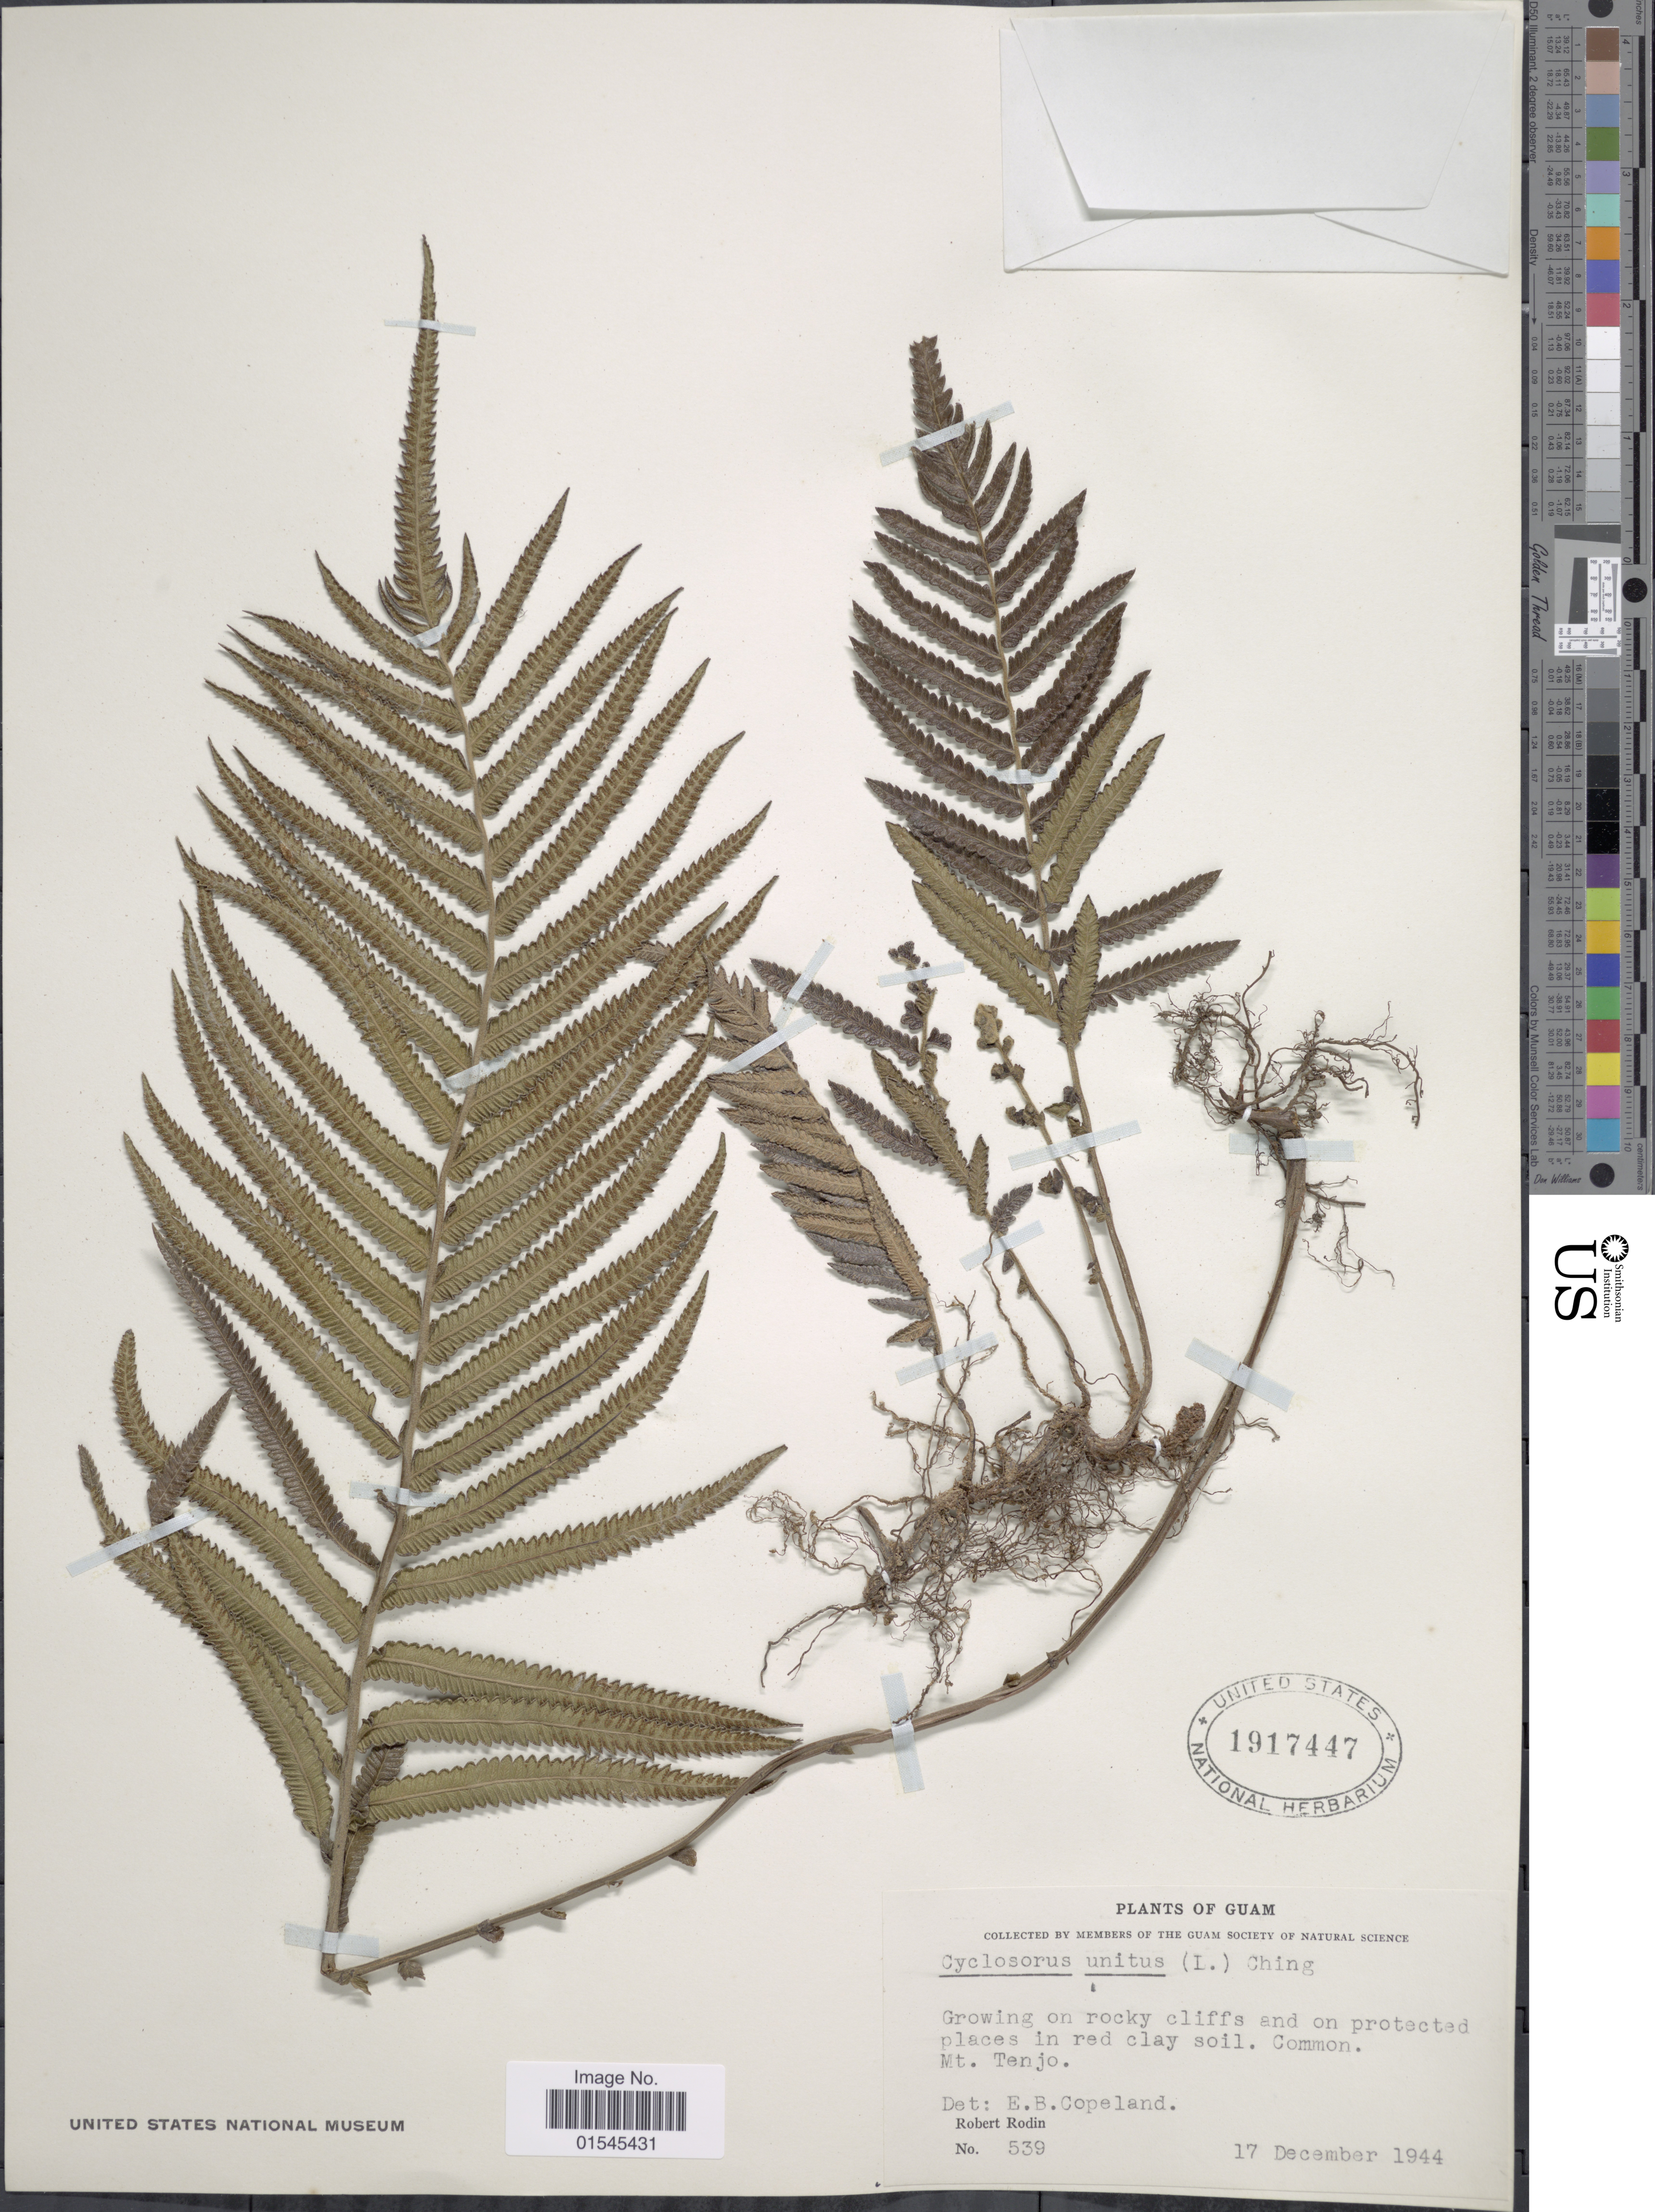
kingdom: Plantae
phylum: Tracheophyta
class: Polypodiopsida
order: Polypodiales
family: Thelypteridaceae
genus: Sphaerostephanos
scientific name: Sphaerostephanos unitus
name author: (L.) Holttum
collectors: R. Rodin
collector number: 539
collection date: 1944-12-17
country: Guam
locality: Guam. Growing on rocky cliffs and on protected places in red clay soil. Common. Mt. Tenjo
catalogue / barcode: US 1917447